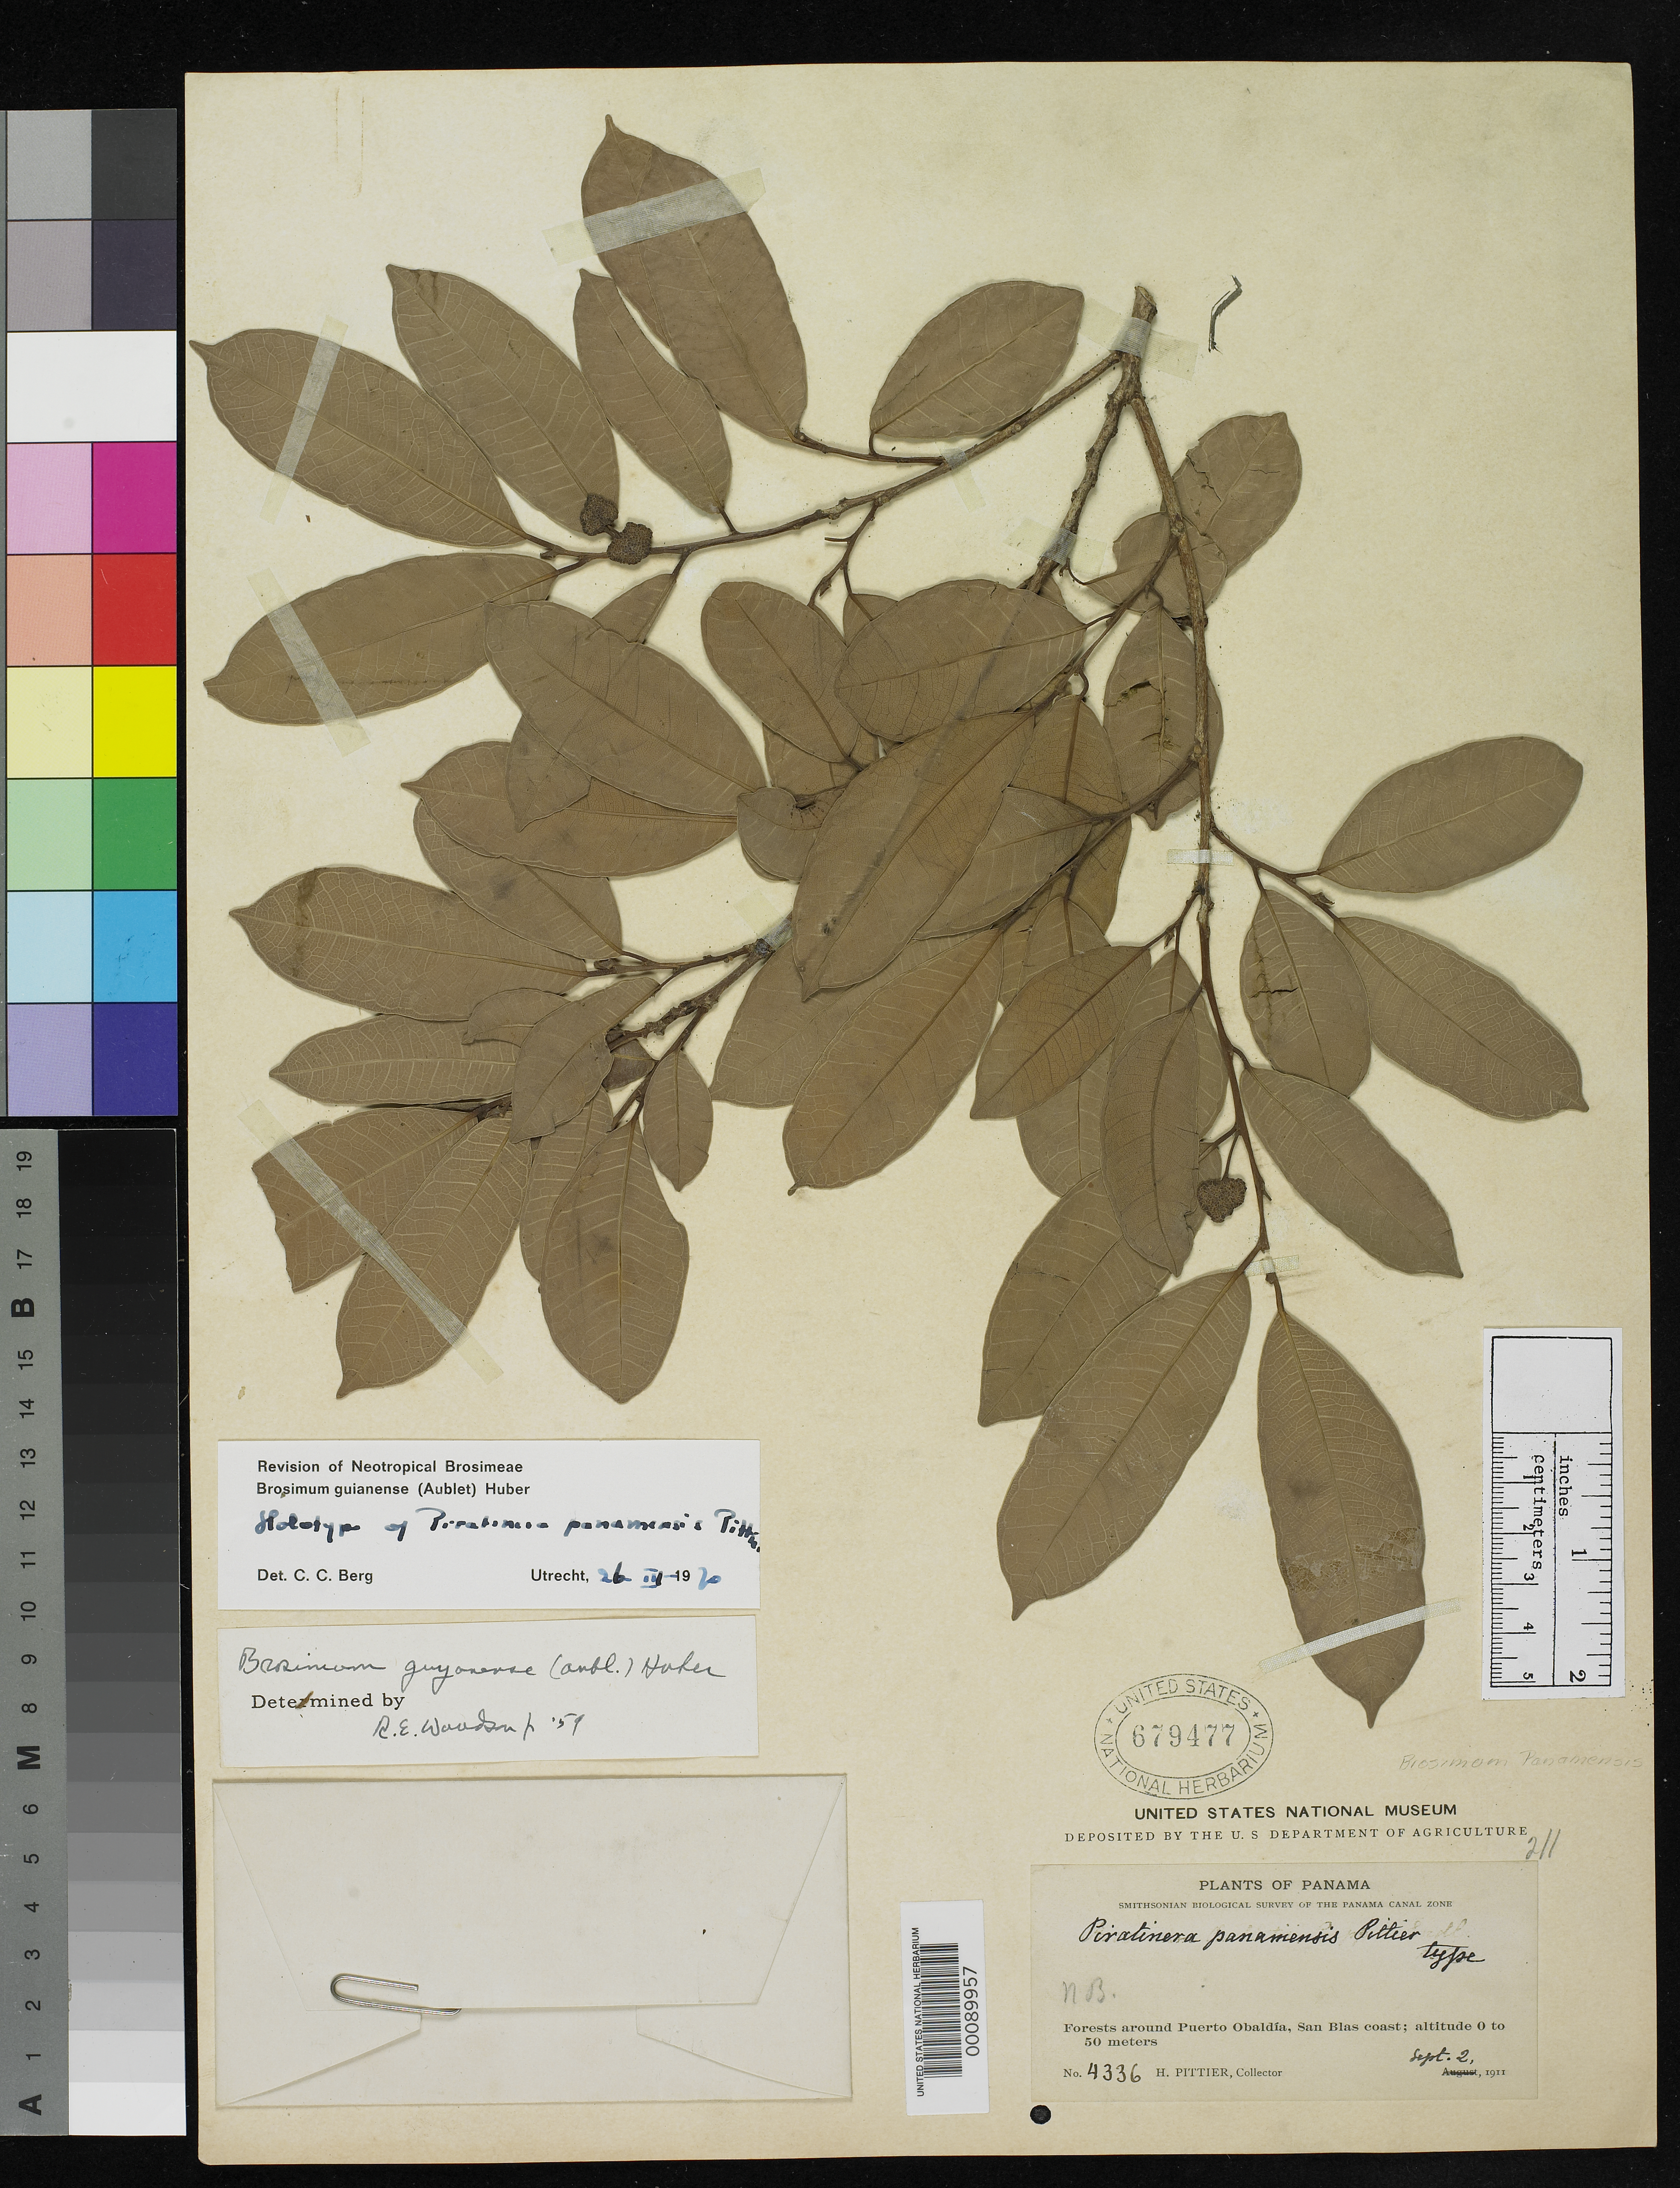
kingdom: Plantae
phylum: Tracheophyta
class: Magnoliopsida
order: Rosales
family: Moraceae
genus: Piratinera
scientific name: Piratinera panamensis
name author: Pittier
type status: Holotype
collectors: H. F. Pittier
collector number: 4336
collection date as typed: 02 Sep 1911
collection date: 1911-09-02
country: Panama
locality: Puerto Obaldia, San Blas coast.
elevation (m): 0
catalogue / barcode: US 679477